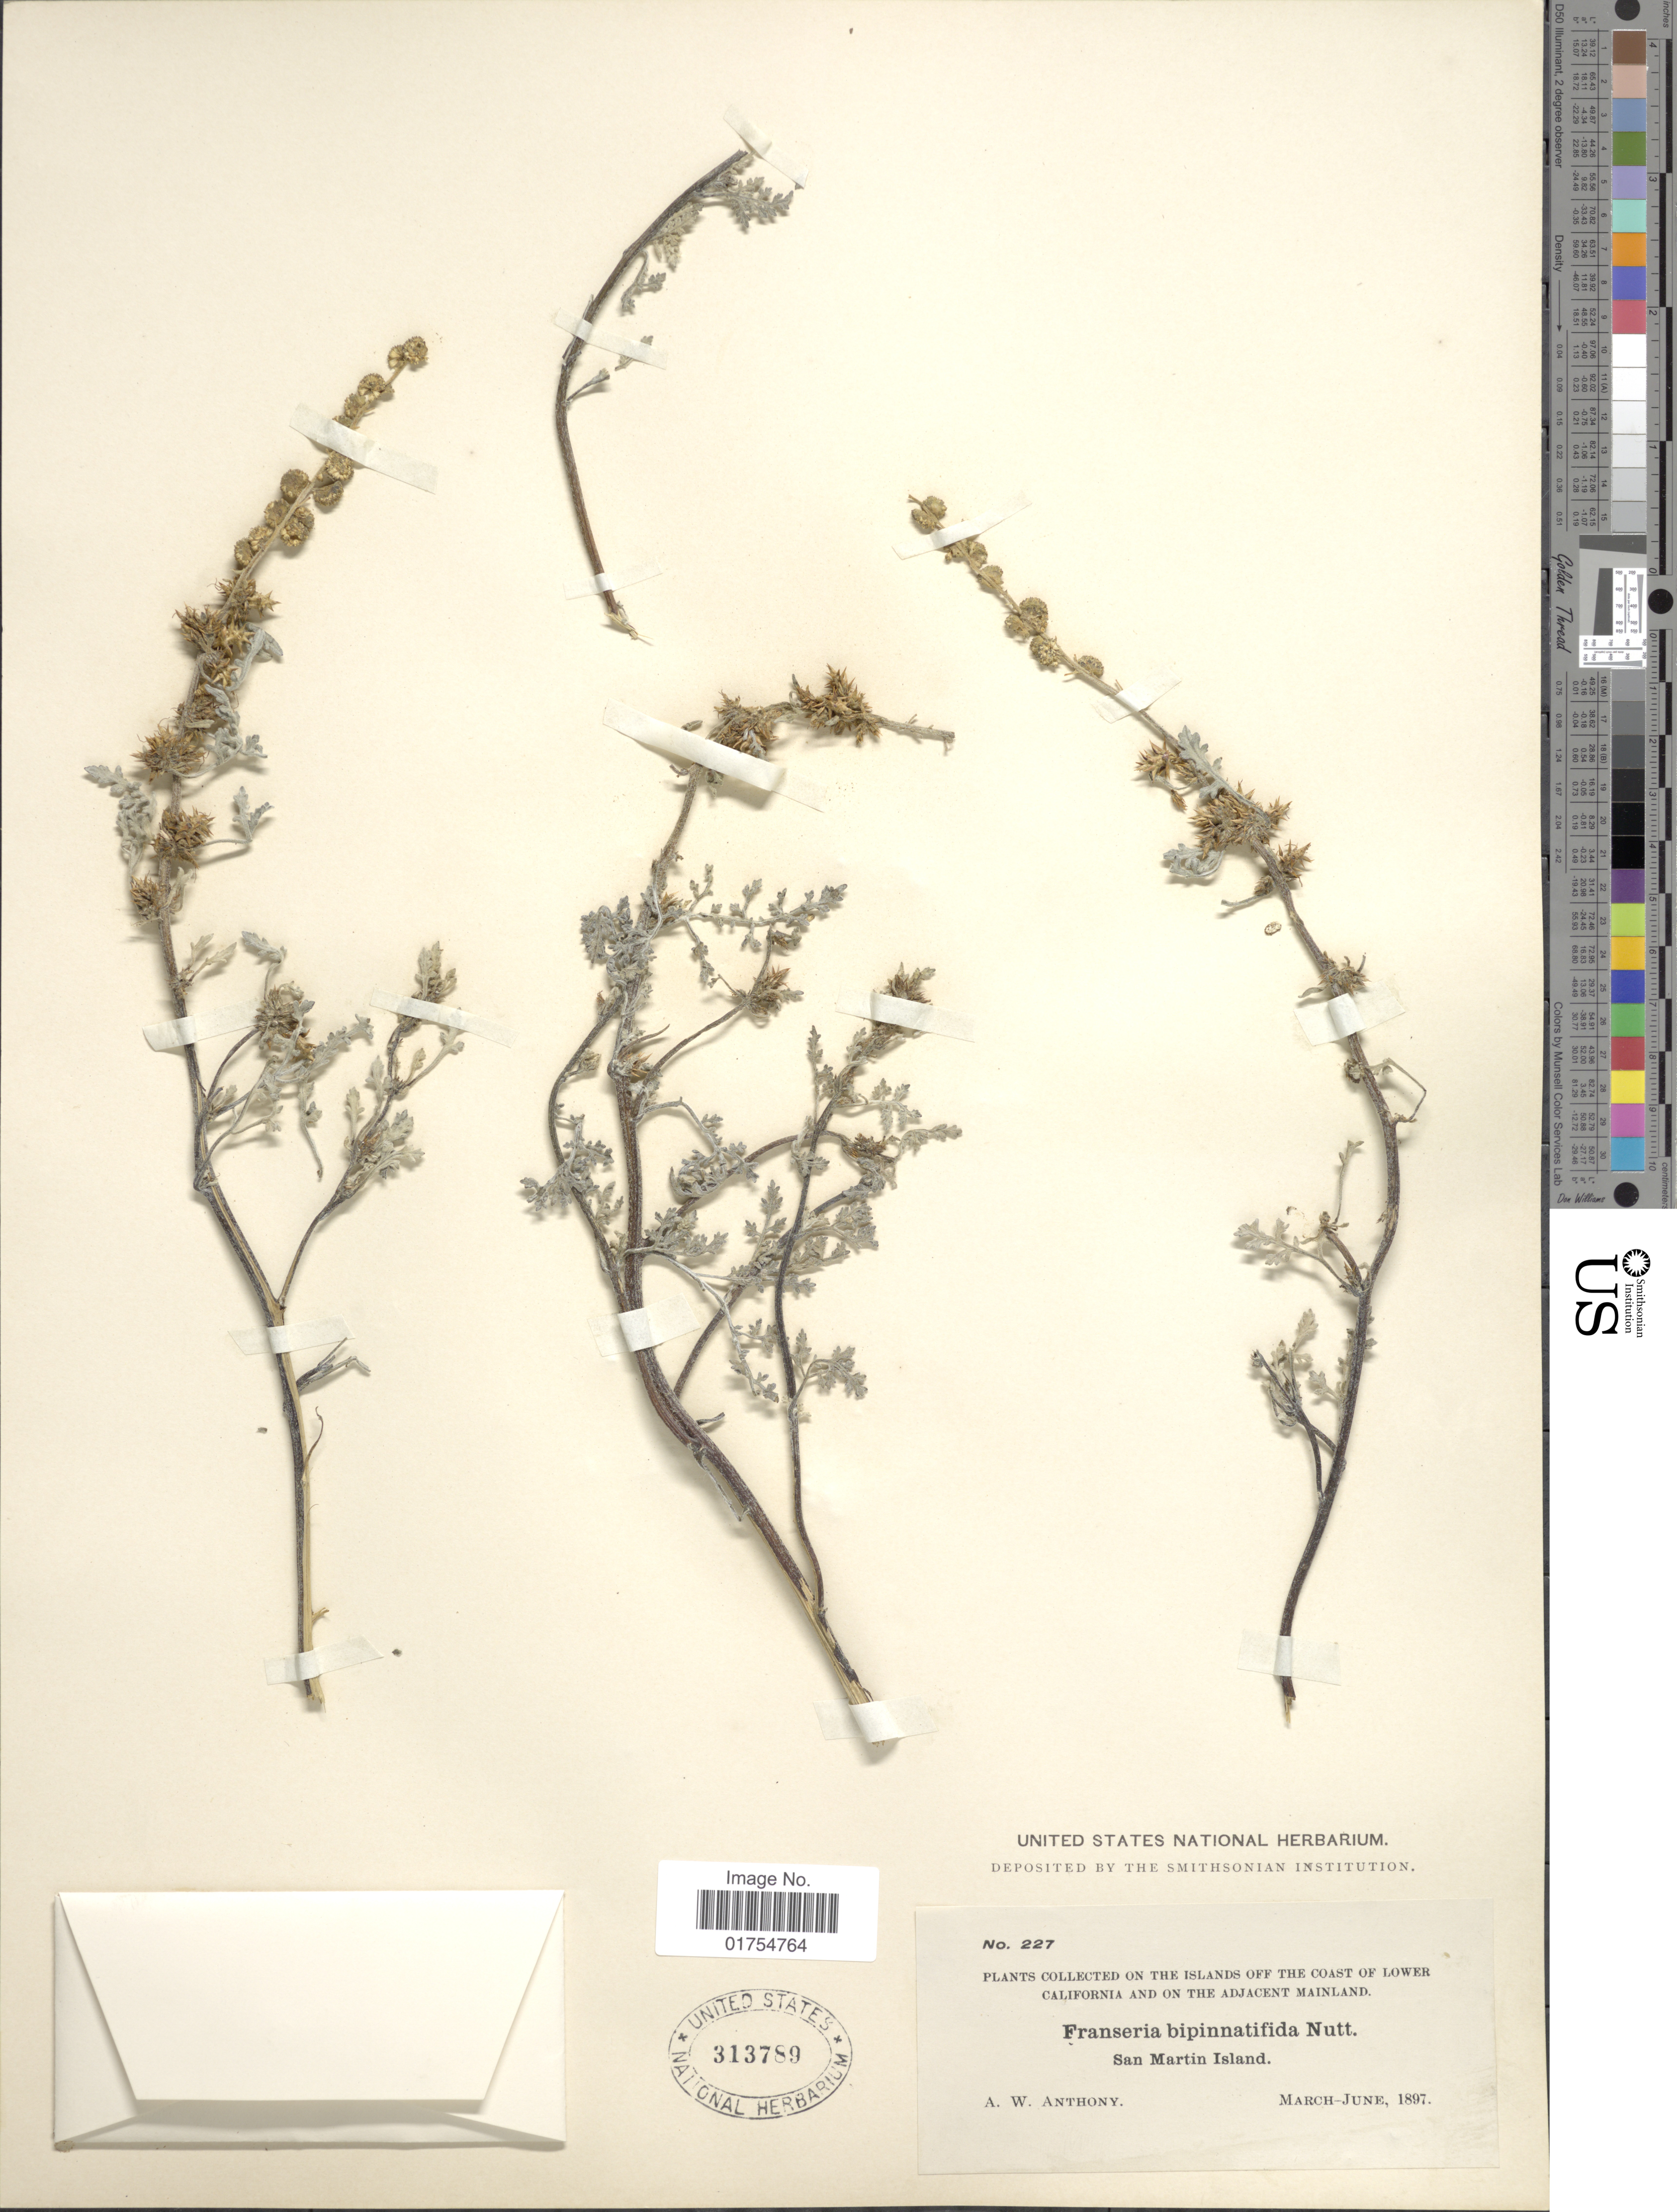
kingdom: Plantae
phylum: Tracheophyta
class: Magnoliopsida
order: Asterales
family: Asteraceae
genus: Franseria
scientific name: Franseria bipinnatifida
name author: (A. Gray) A. Gray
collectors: A. W. Anthony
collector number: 227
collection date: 1897-03/1897-06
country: Mexico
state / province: Baja California Norte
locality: Lower California. San Martin Island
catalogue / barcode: US 313789